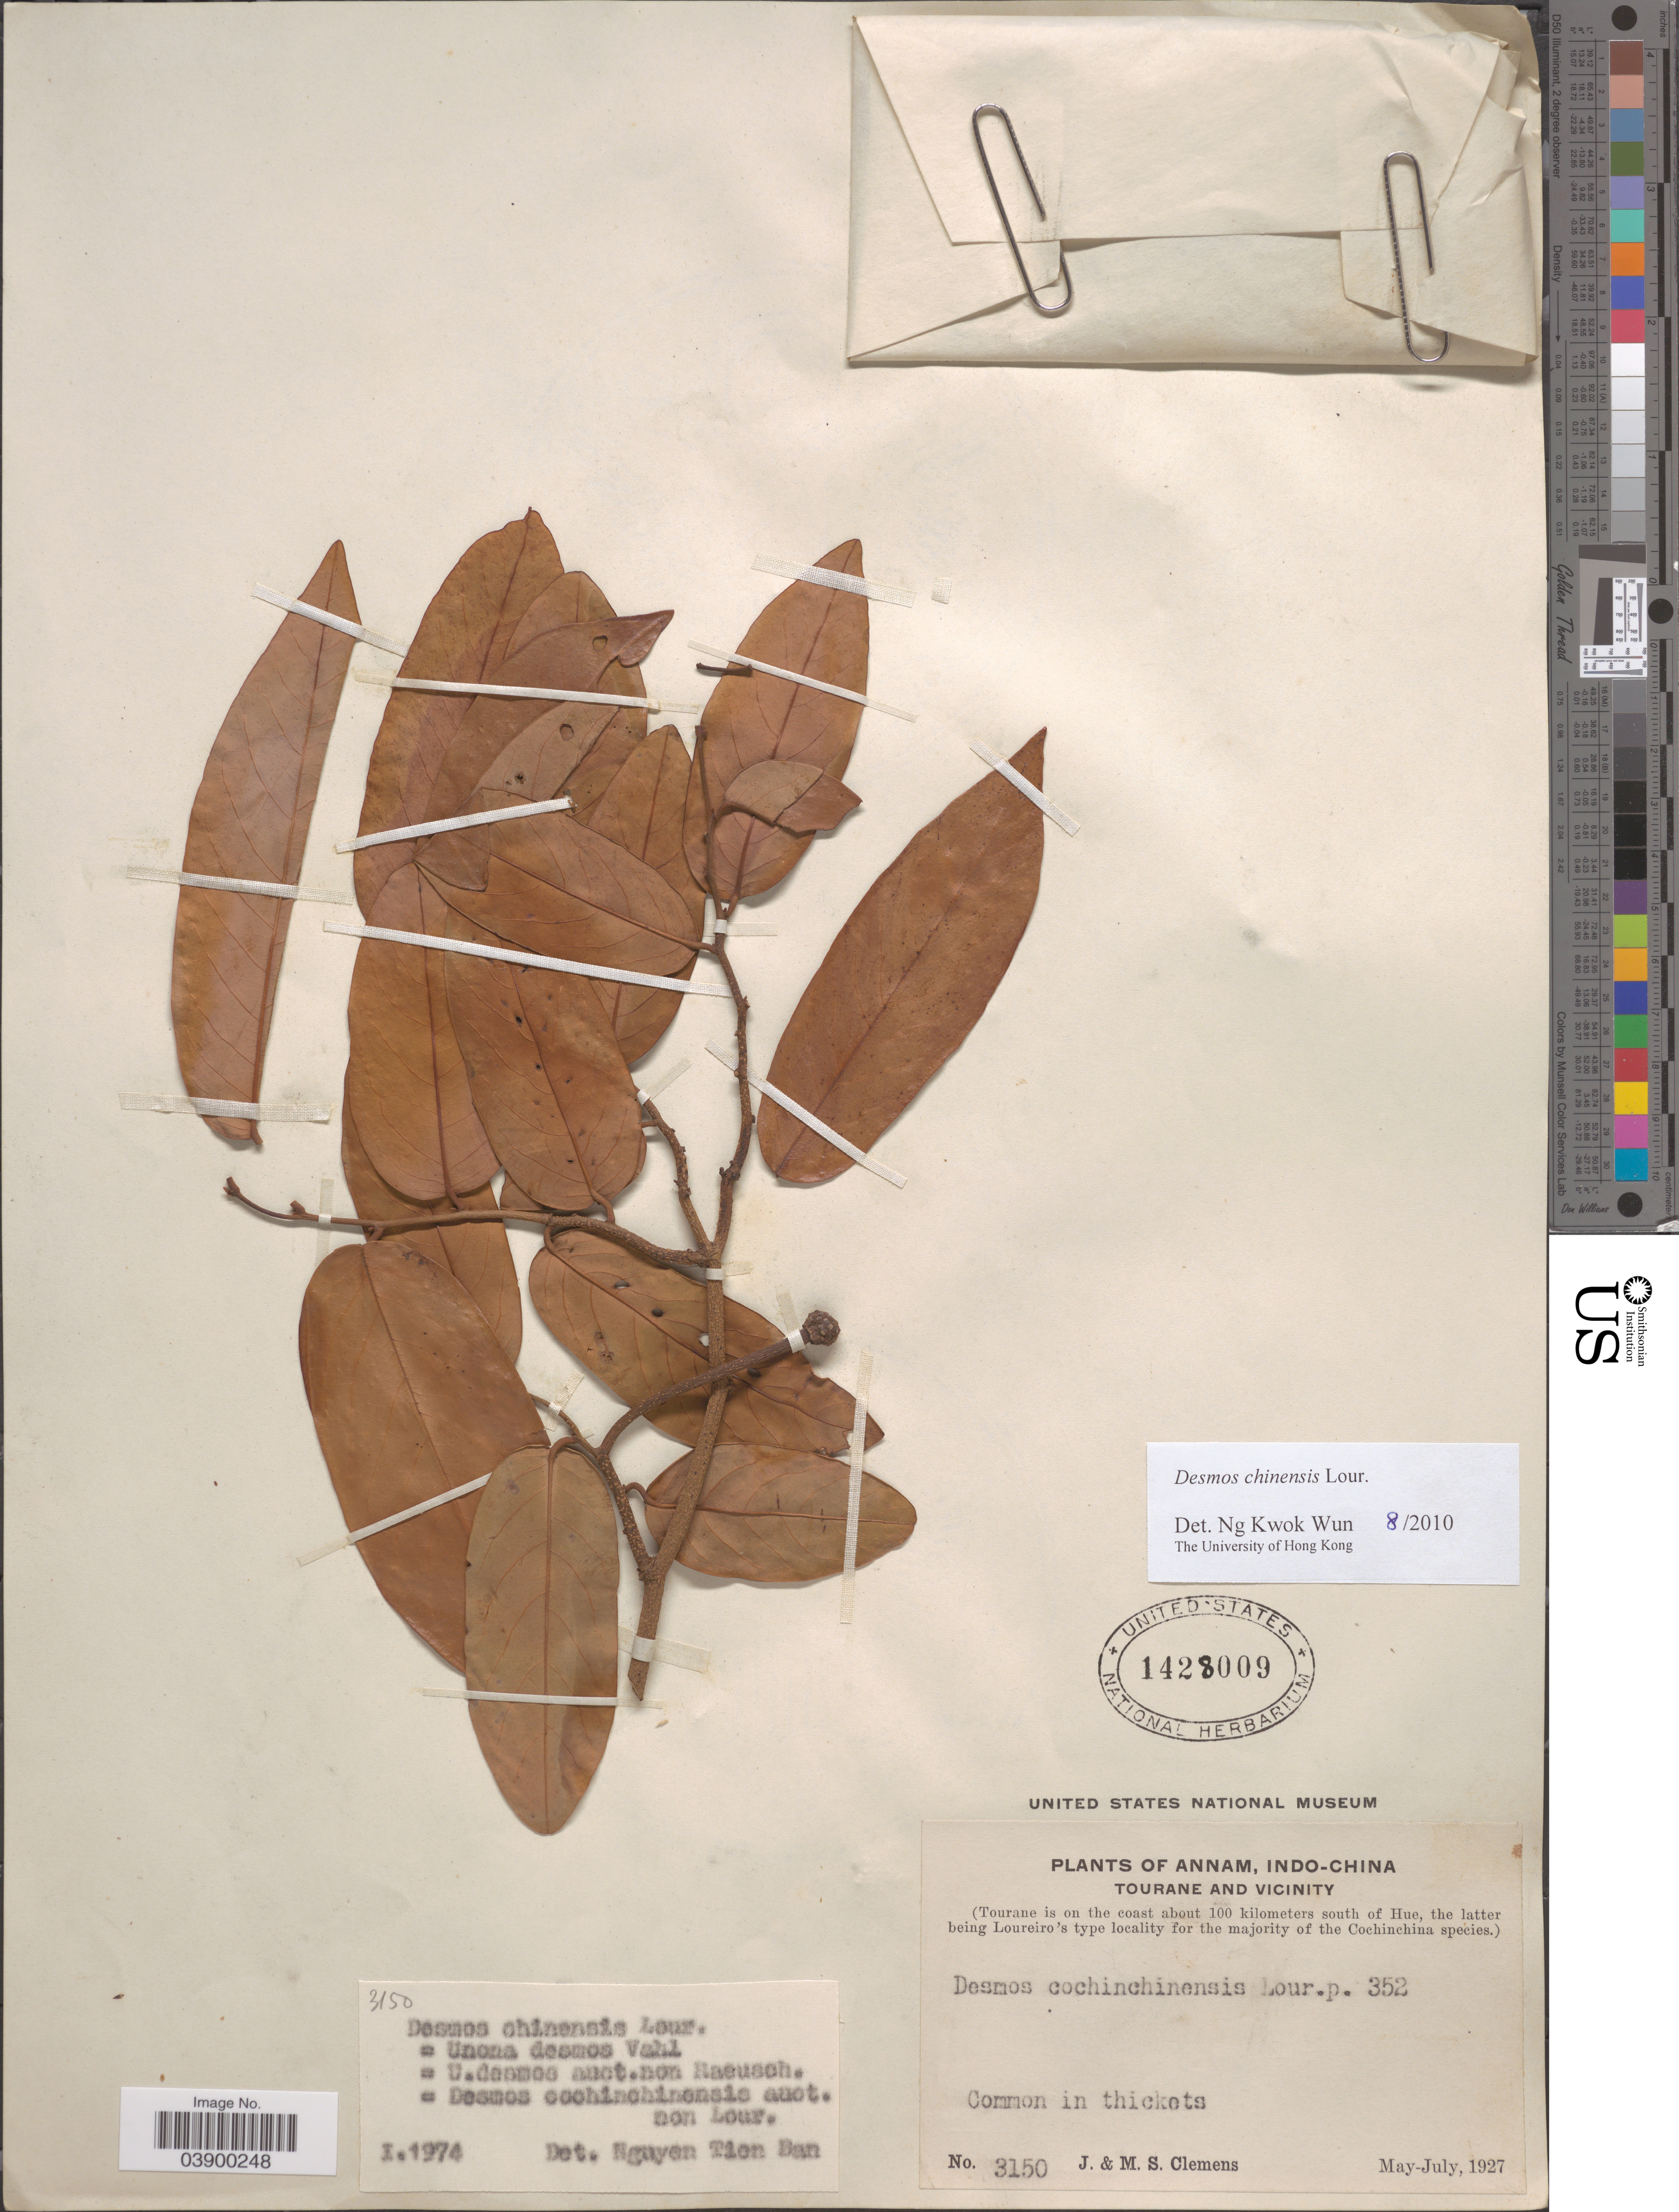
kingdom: Plantae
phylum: Tracheophyta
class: Magnoliopsida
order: Magnoliales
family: Annonaceae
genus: Desmos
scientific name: Desmos chinensis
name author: Lour.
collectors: J. Clemens & M. S. Clemens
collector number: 3150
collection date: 1927-05/1927-07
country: Vietnam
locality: Annam, Indo-China. Tourane and Vicinity. Tourane is on the coast about 100 kilometers south of Hue.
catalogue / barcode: US 1428009